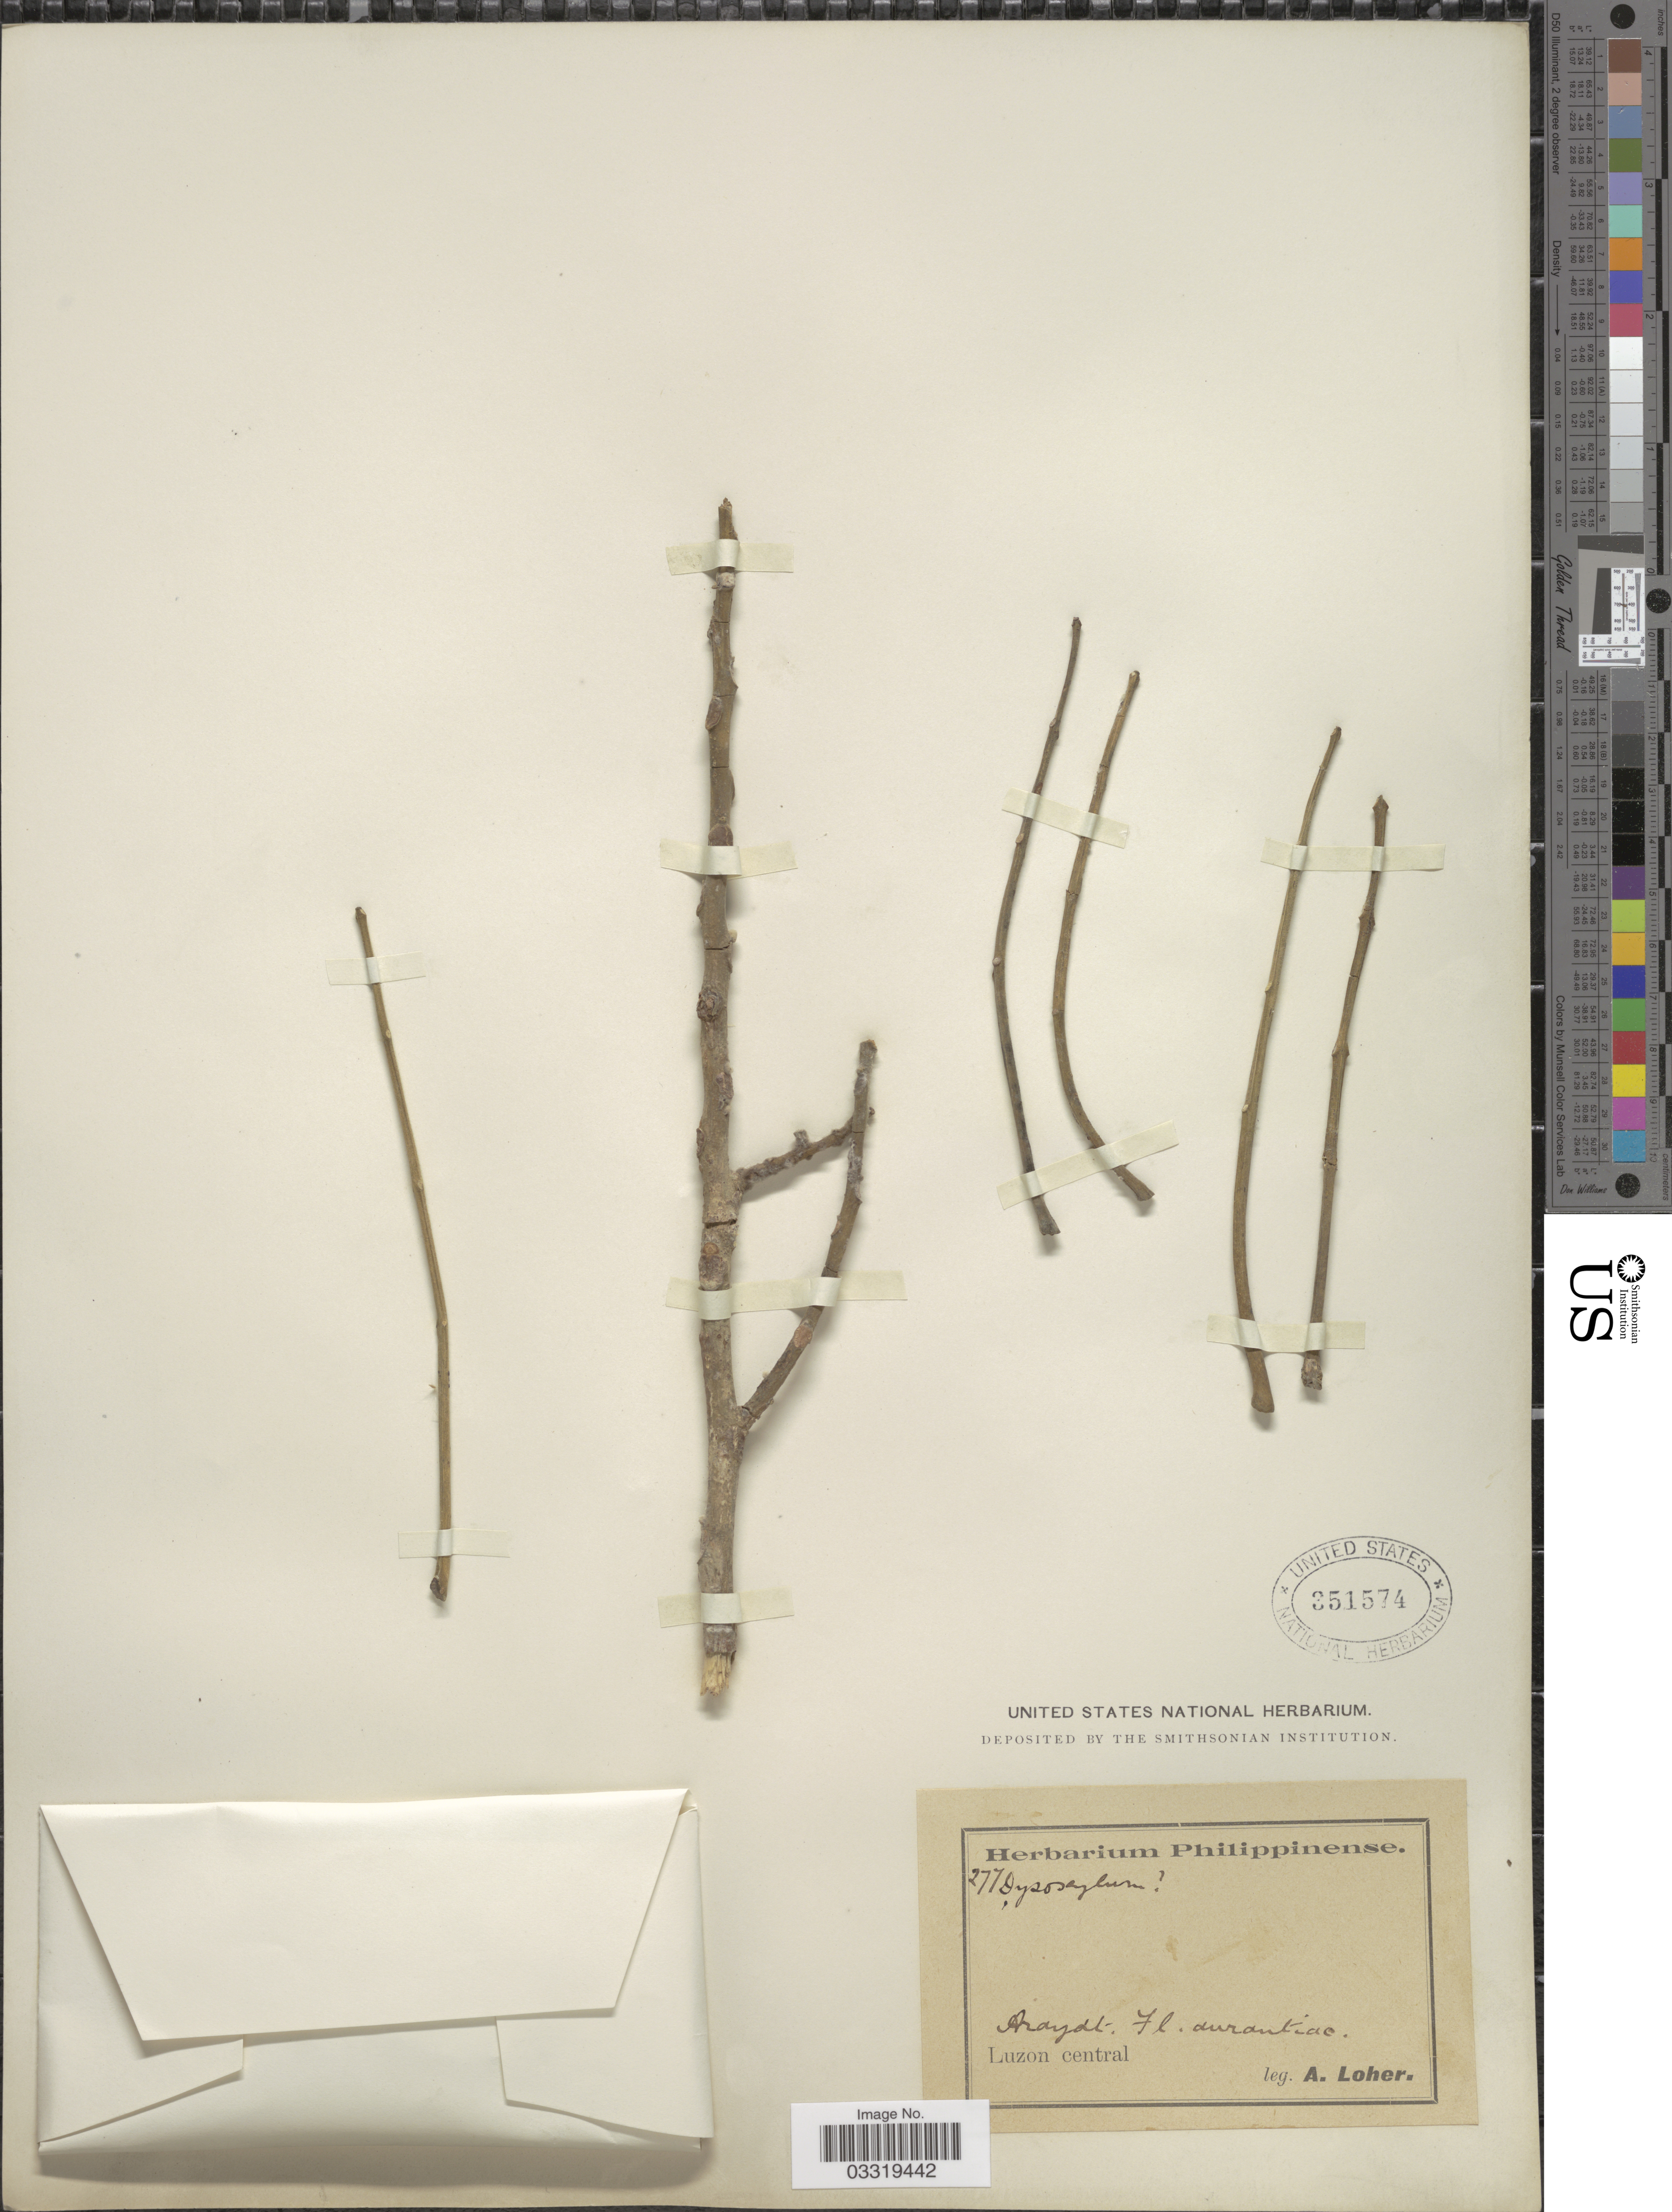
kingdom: Plantae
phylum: Tracheophyta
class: Magnoliopsida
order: Sapindales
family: Meliaceae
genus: Dysoxylum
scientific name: Dysoxylum sp.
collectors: A. Loher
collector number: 2778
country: Philippines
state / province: Central Luzon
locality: Luzon central.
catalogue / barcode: US 351574